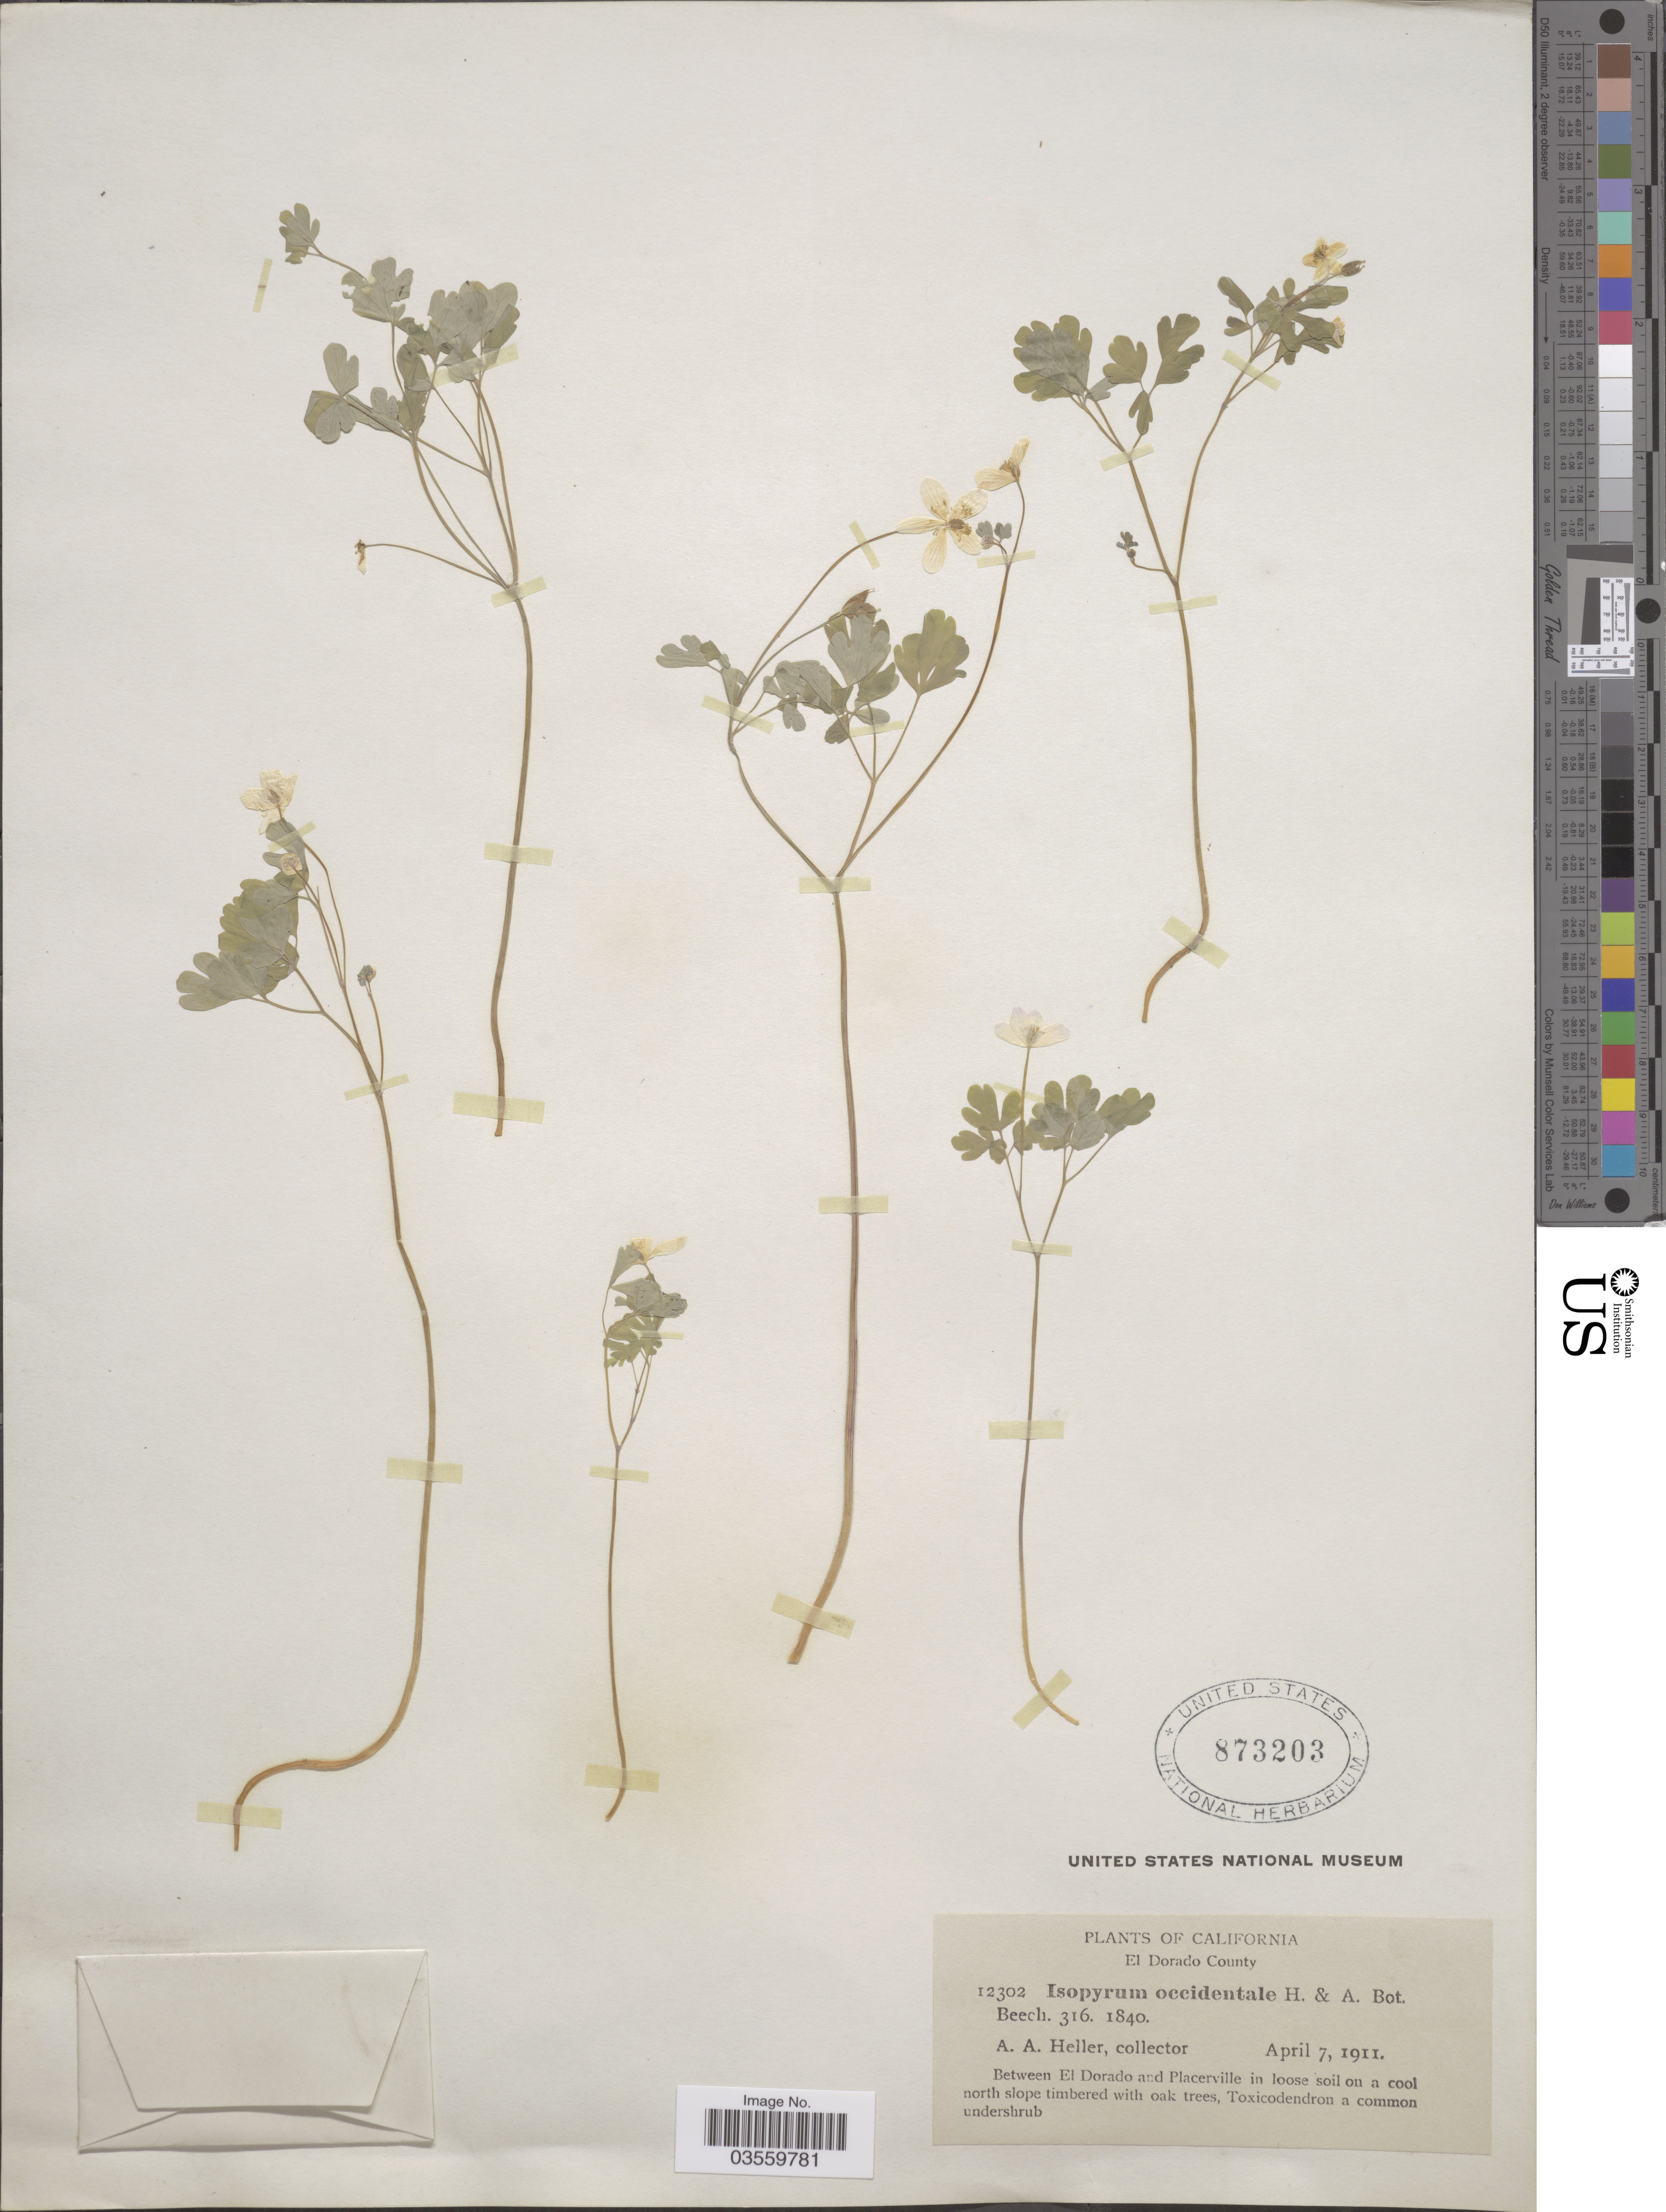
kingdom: Plantae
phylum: Tracheophyta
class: Magnoliopsida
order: Ranunculales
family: Ranunculaceae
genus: Enemion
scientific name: Enemion occidentale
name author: (Hook. & Arn.) J.R. Drumm. & Hutch.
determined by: Strong, Mark T., (BOT), Smithsonian Institution - National Museum of Natural History (UNITED STATES)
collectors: A. A. Heller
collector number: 12302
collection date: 1911-04-07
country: United States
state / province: California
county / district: El Dorado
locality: El Dorado County. Between El Dorado and Placerville.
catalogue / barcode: US 873203